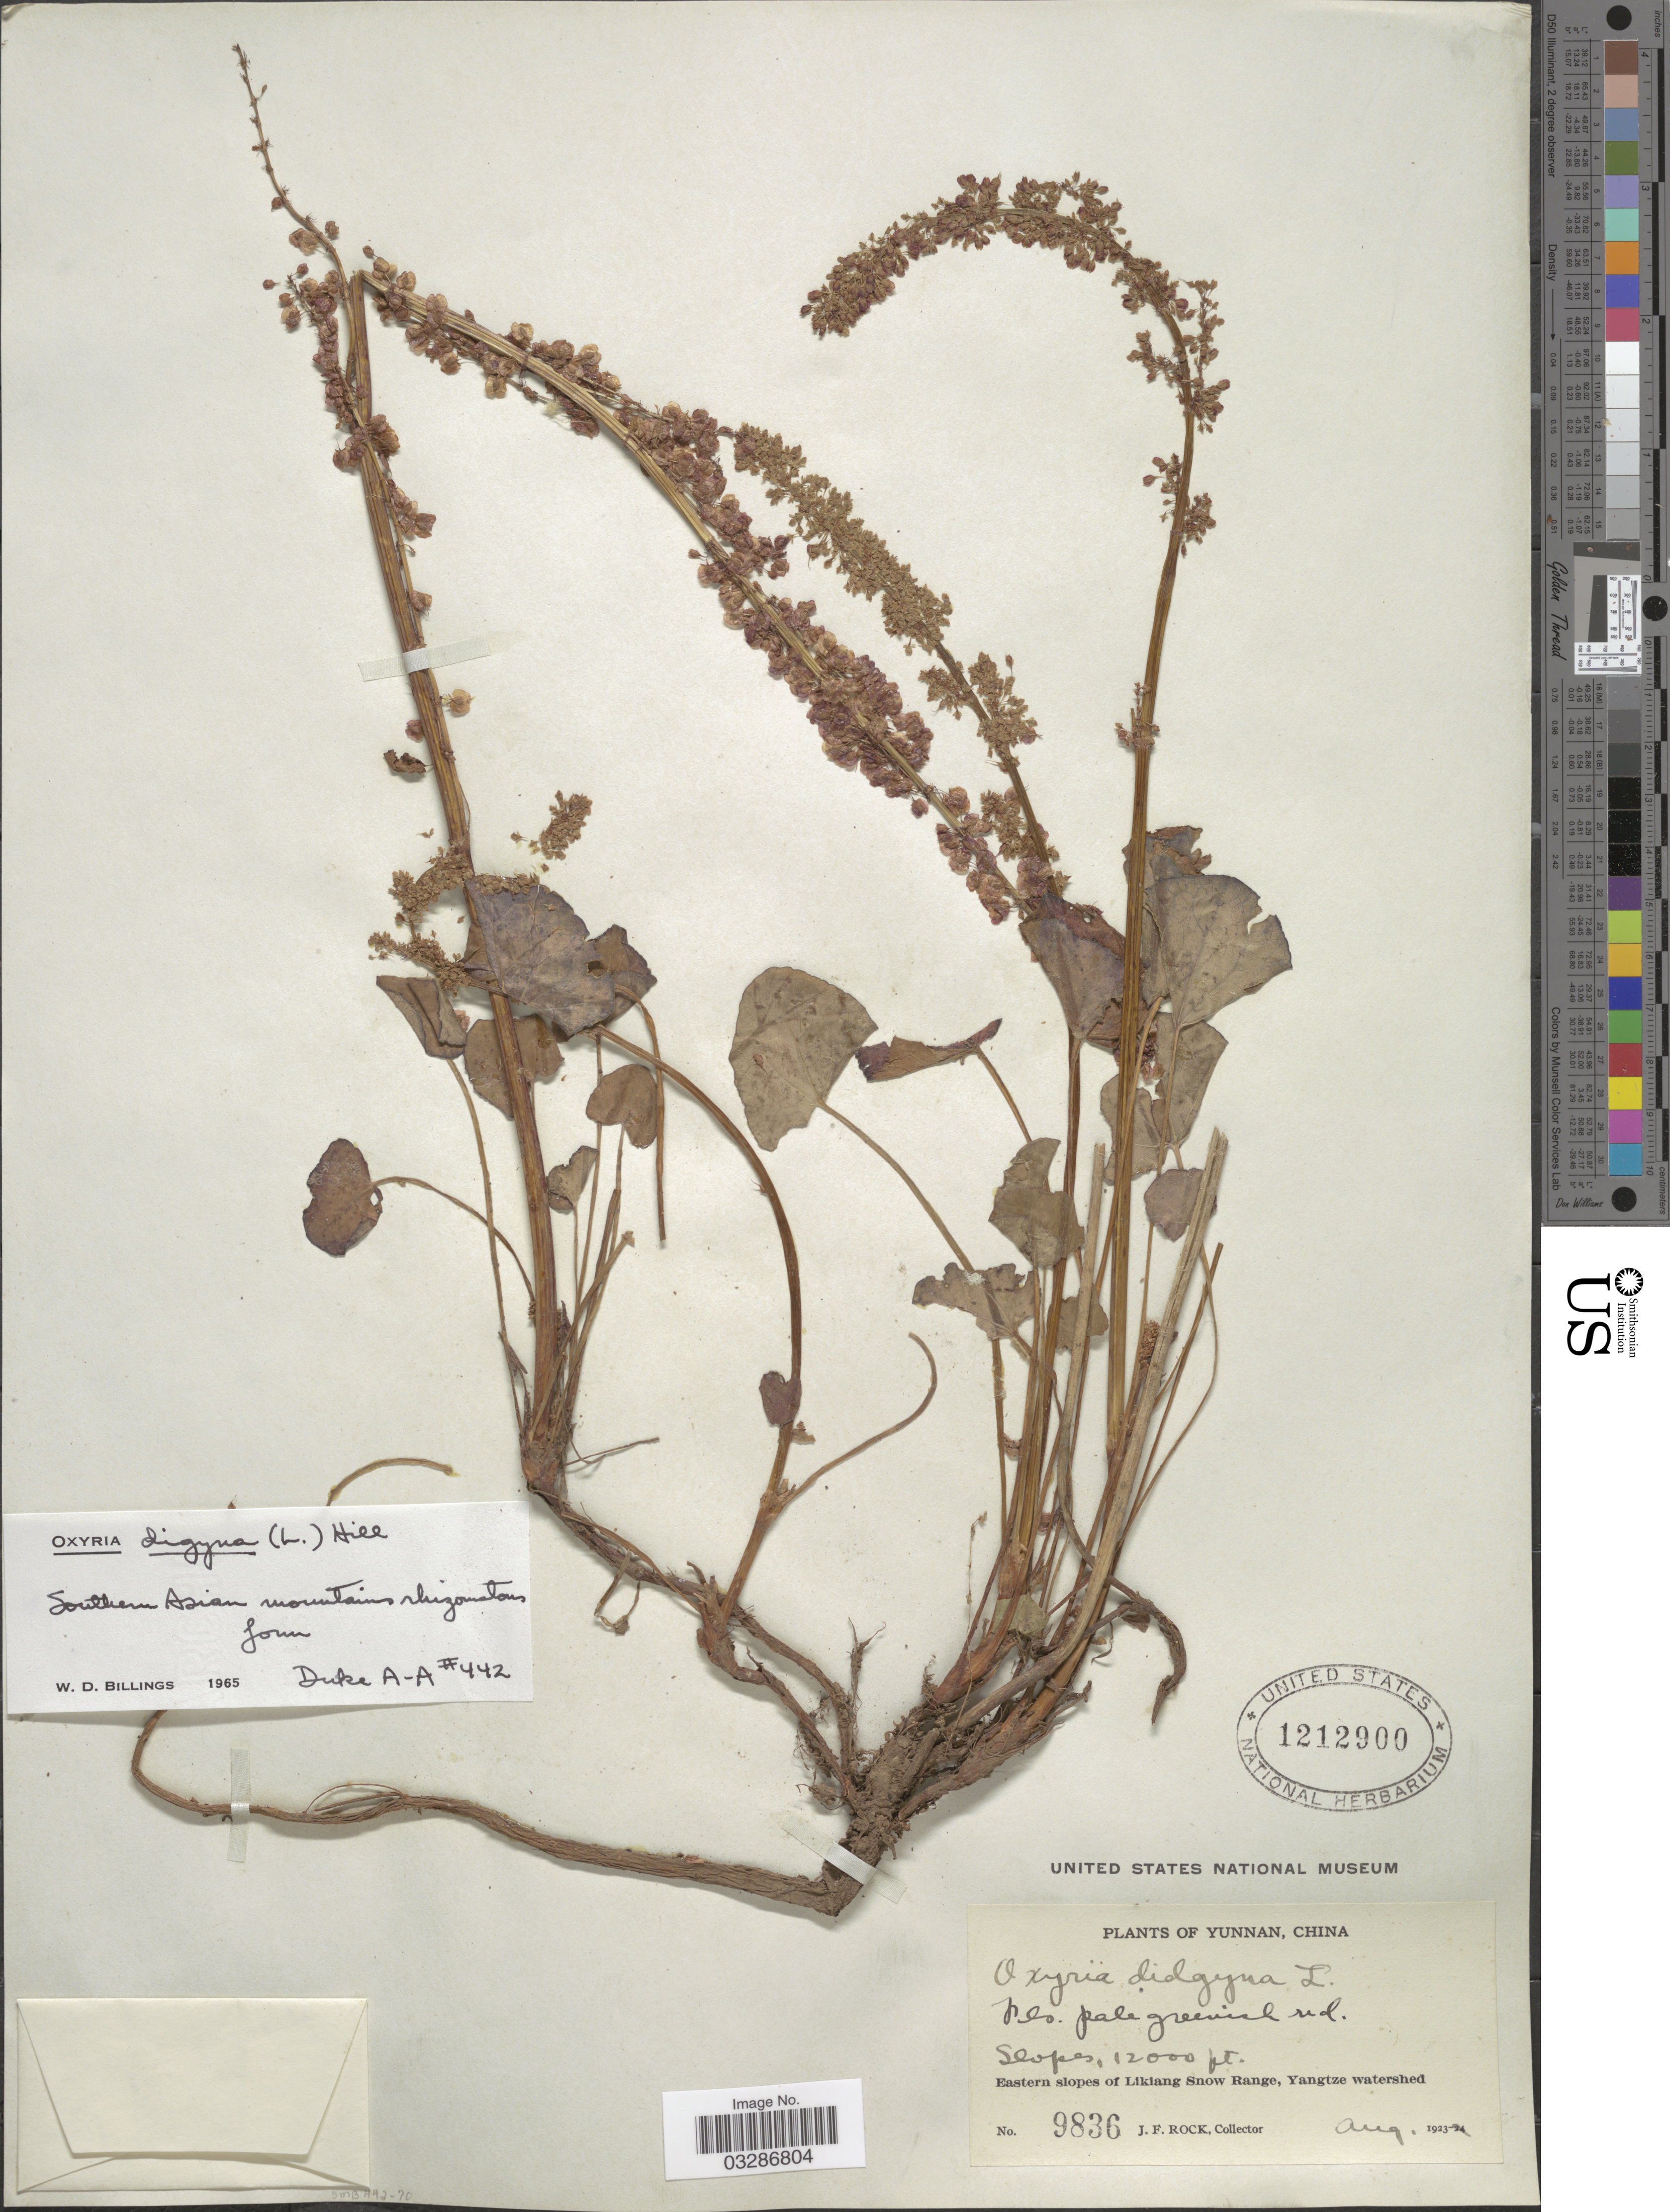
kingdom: Plantae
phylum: Tracheophyta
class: Magnoliopsida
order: Caryophyllales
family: Polygonaceae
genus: Oxyria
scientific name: Oxyria digyna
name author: (L.) Hill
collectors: J. Rock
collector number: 9836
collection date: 1923-08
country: China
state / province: Yunnan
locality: Eastern slopes of Likiang Snow Range, Yangtze watershed.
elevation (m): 3658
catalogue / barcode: US 1212900